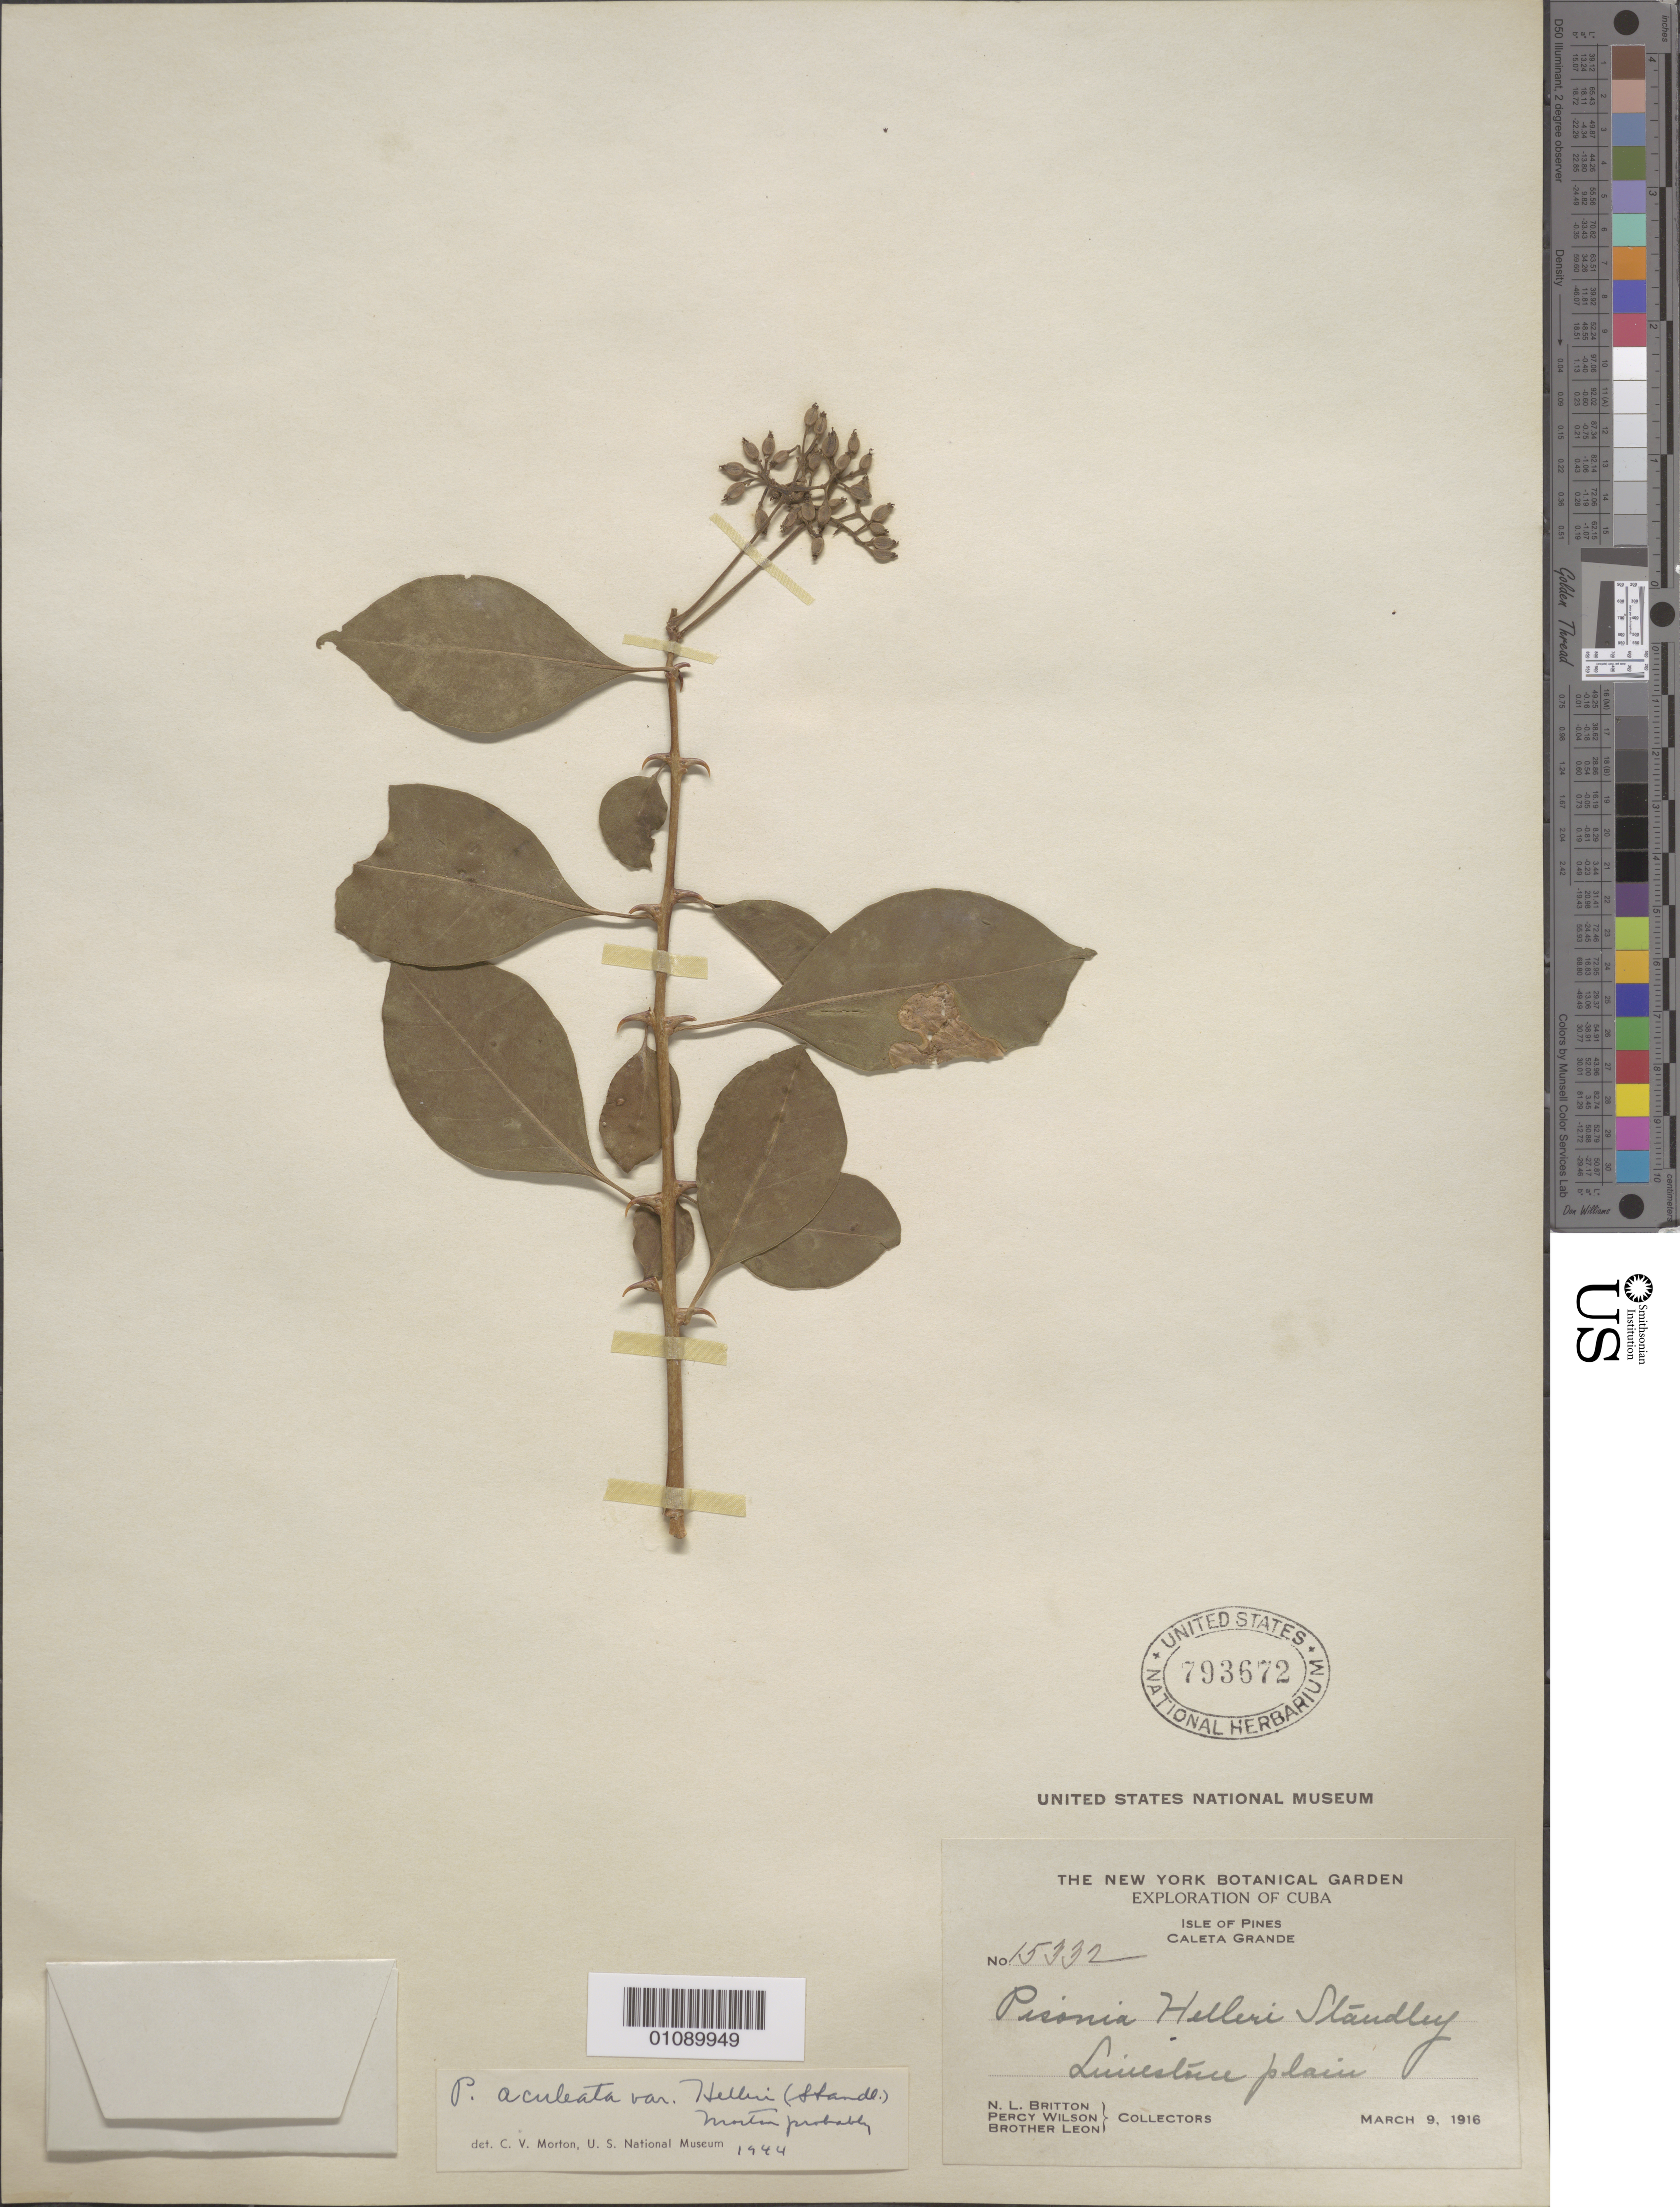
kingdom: Plantae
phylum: Tracheophyta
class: Magnoliopsida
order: Caryophyllales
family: Nyctaginaceae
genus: Pisonia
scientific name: Pisonia aculeata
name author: L.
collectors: N. Britton, P. Wilson & Bro. León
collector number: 15322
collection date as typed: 09 Mar 1916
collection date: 1916-03-09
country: Cuba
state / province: Isla de La Juventud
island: Isla de la Juventud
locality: Isle of Pines, Caleta Grande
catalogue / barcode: US 793672